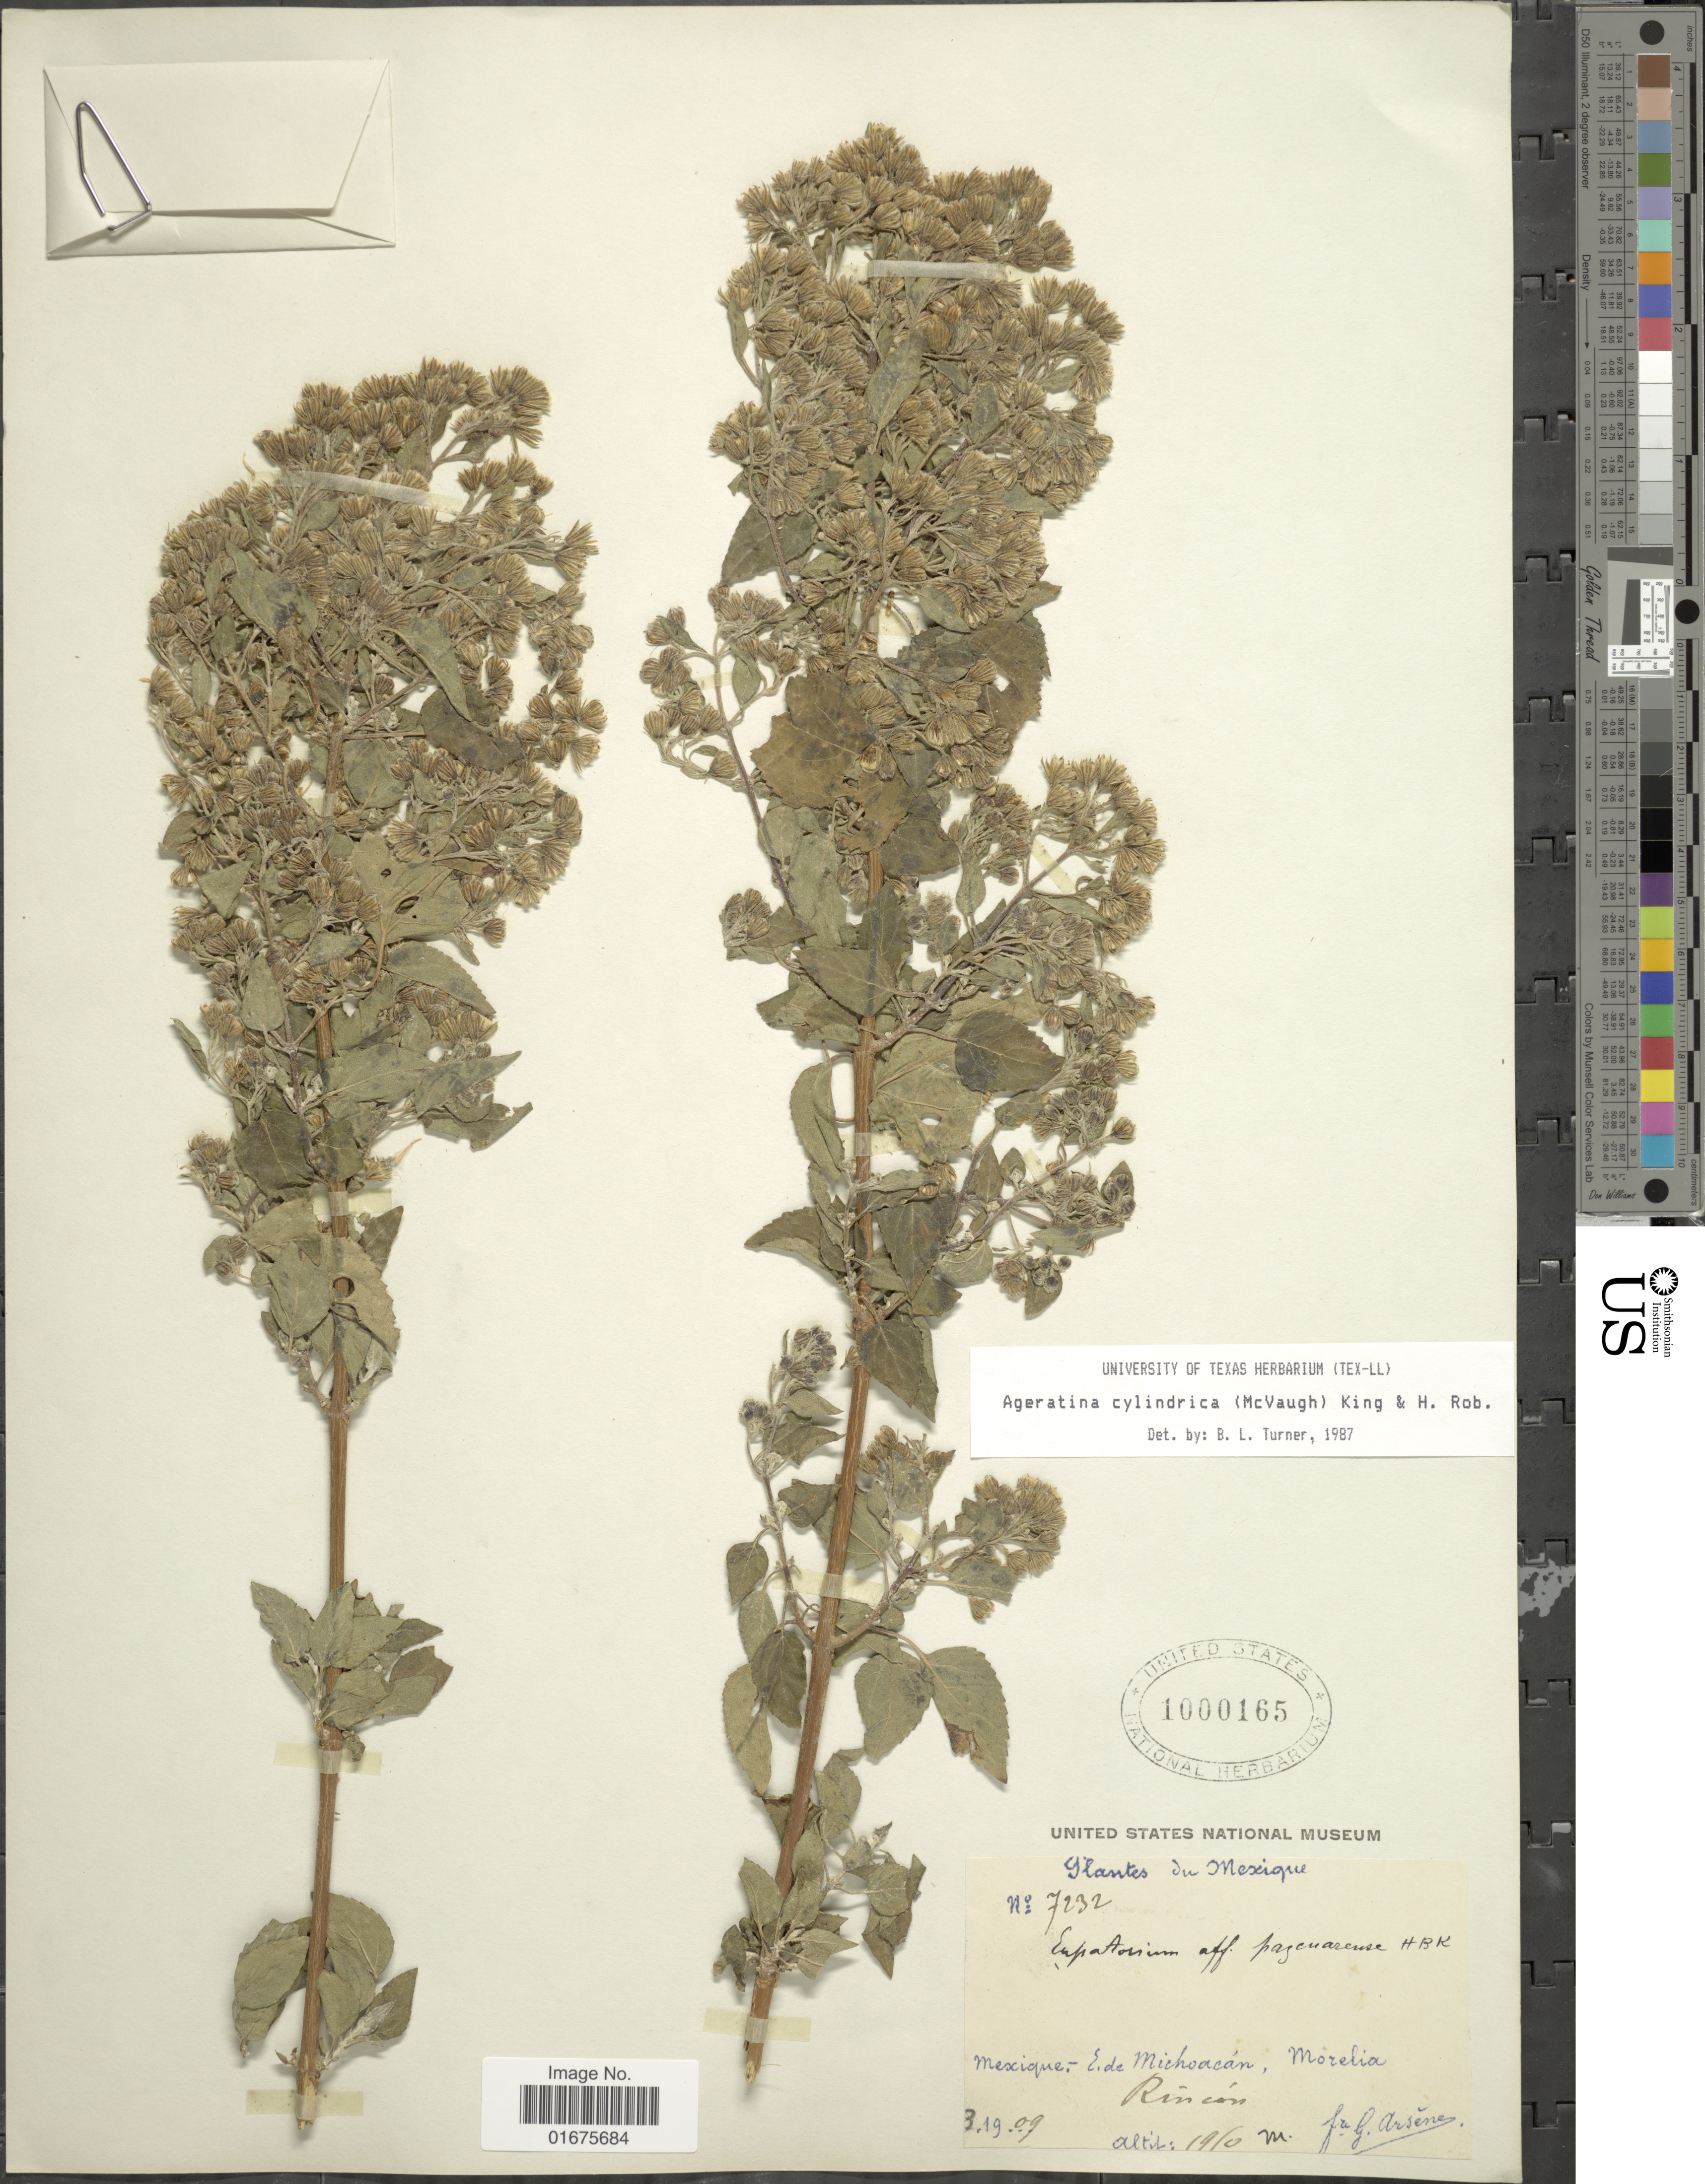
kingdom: Plantae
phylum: Tracheophyta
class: Magnoliopsida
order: Asterales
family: Asteraceae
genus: Ageratina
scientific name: Ageratina cylindrica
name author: (Mc Vaugh) R.M. King & H. Rob.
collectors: Bro. G. Arsène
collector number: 7232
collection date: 1909-08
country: Mexico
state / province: Michoacán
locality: Morelia, Rincon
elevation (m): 1910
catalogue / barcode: US 1000165